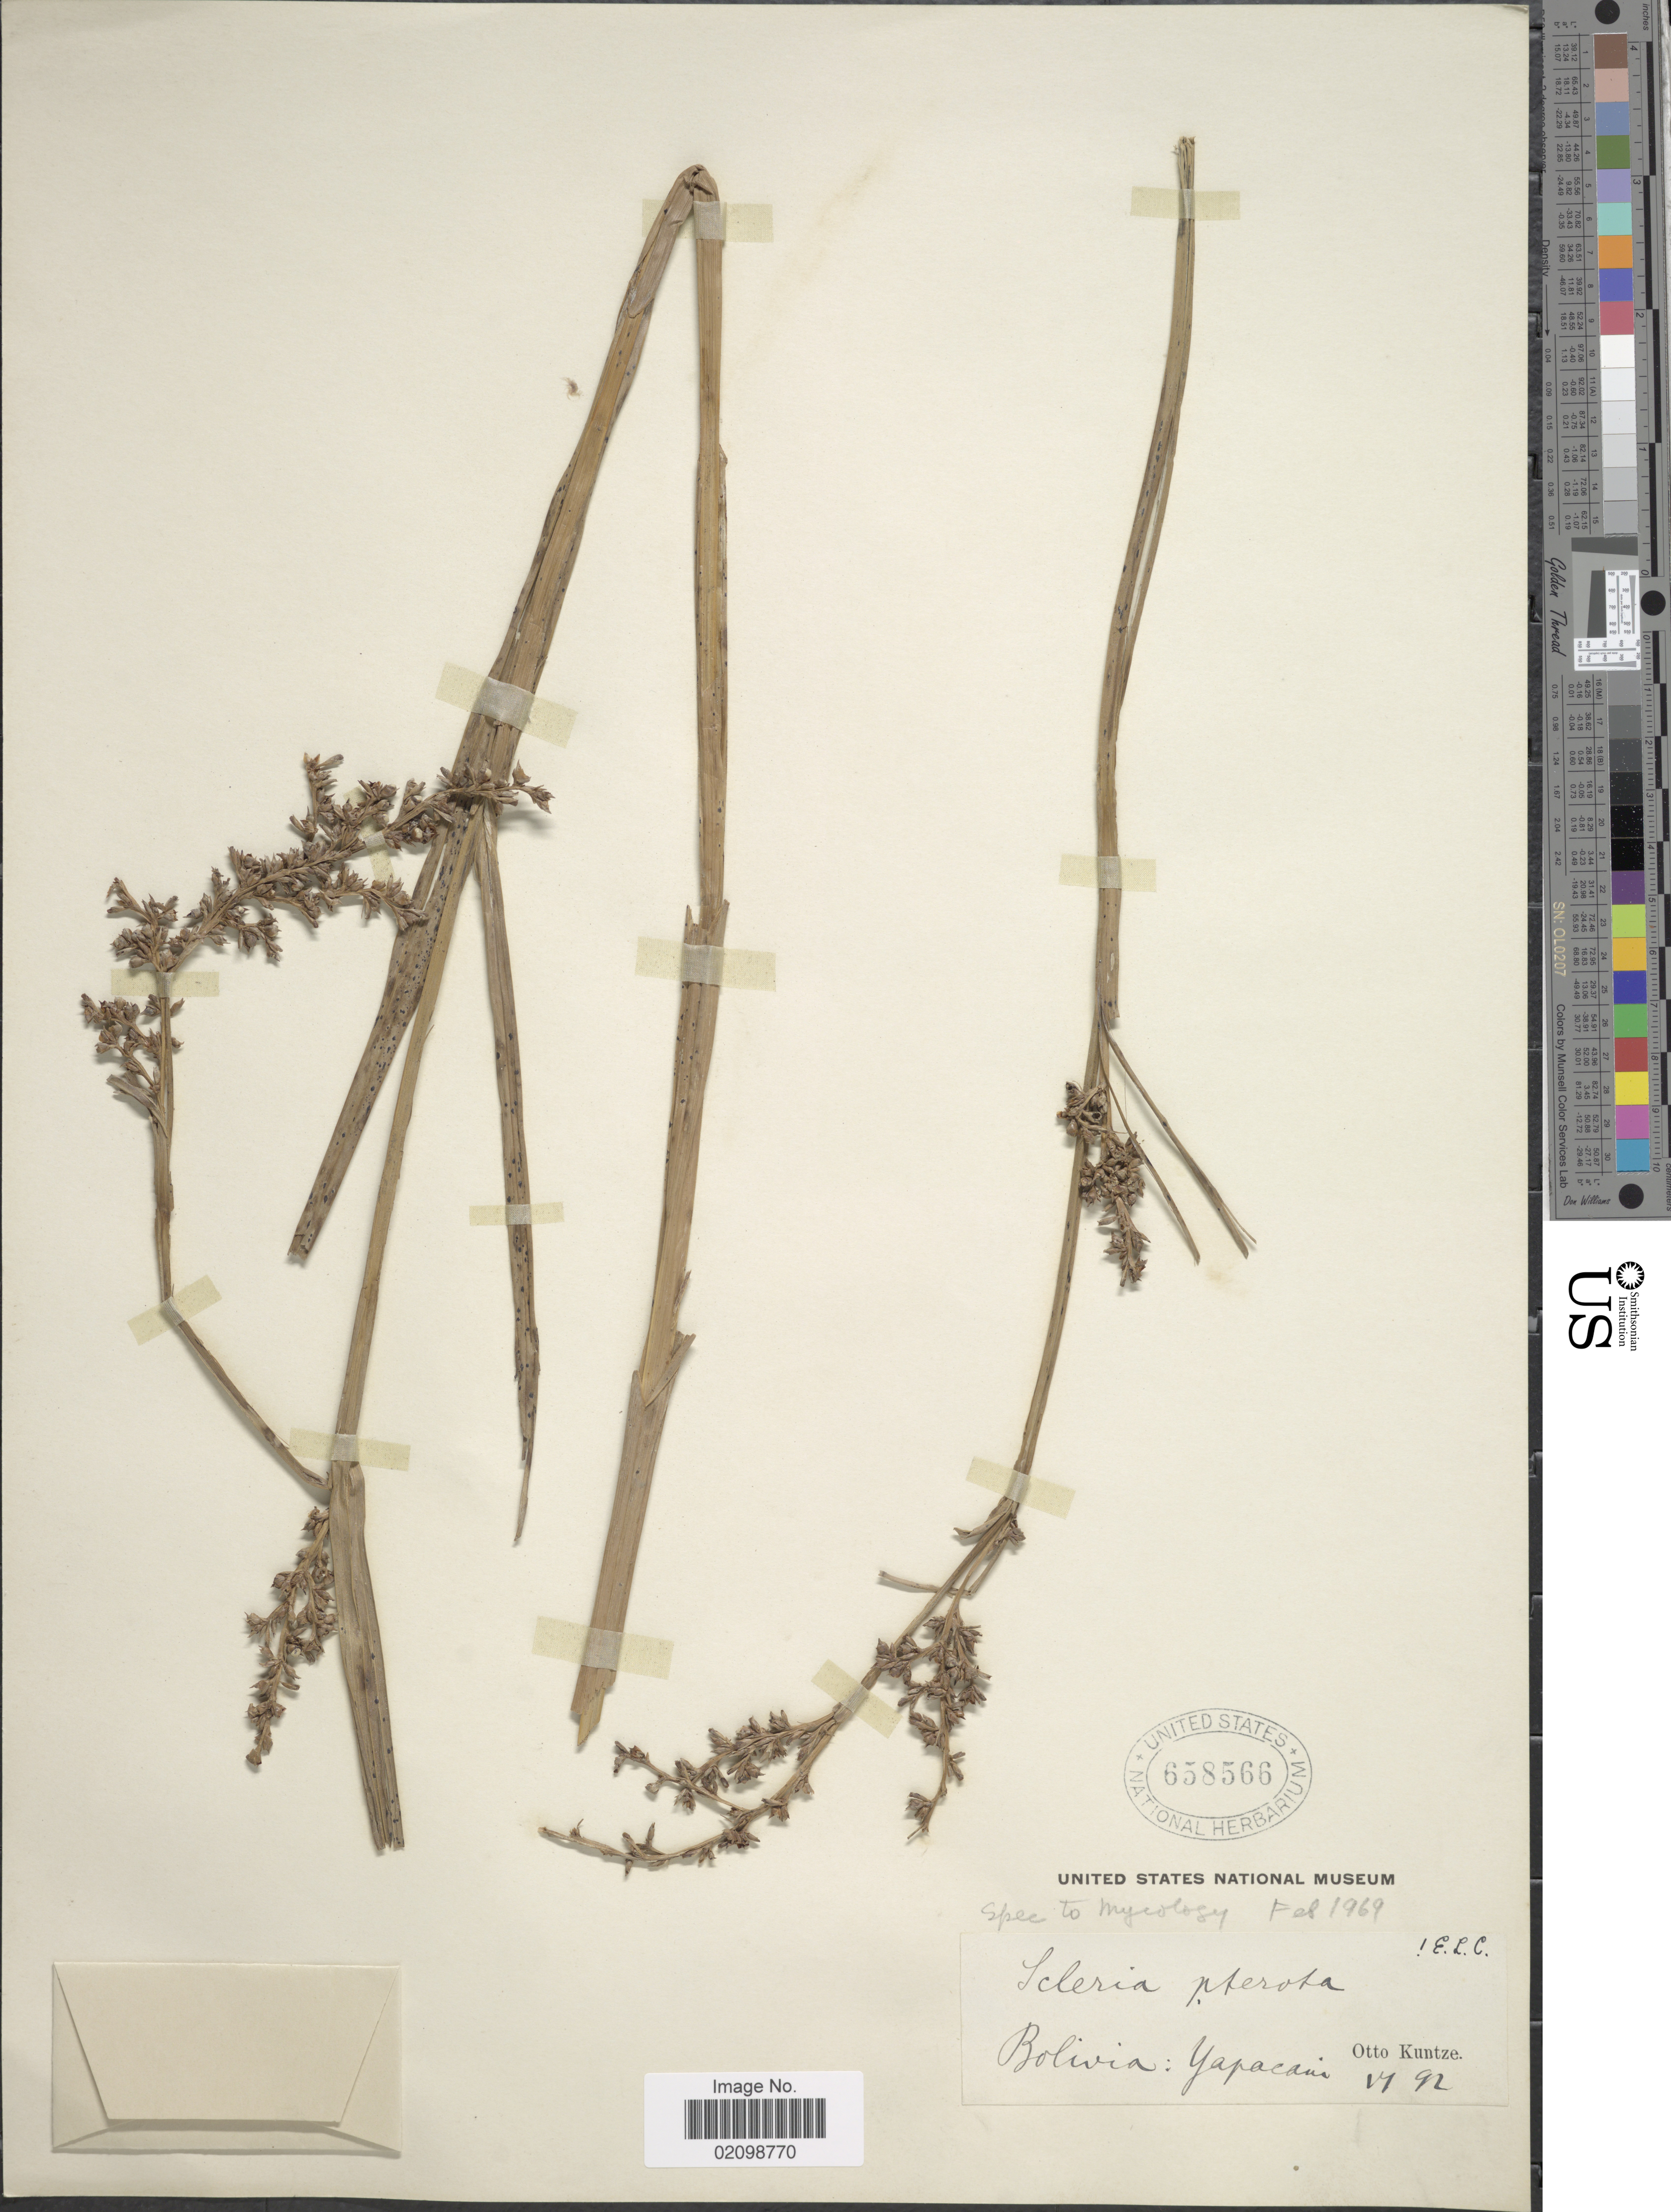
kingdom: Plantae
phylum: Tracheophyta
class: Liliopsida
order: Poales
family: Cyperaceae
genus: Scleria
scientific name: Scleria gaertneri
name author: Raddi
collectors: C.E.O. Kuntze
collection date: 1892-06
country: Bolivia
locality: Yapacani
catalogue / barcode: US 658566